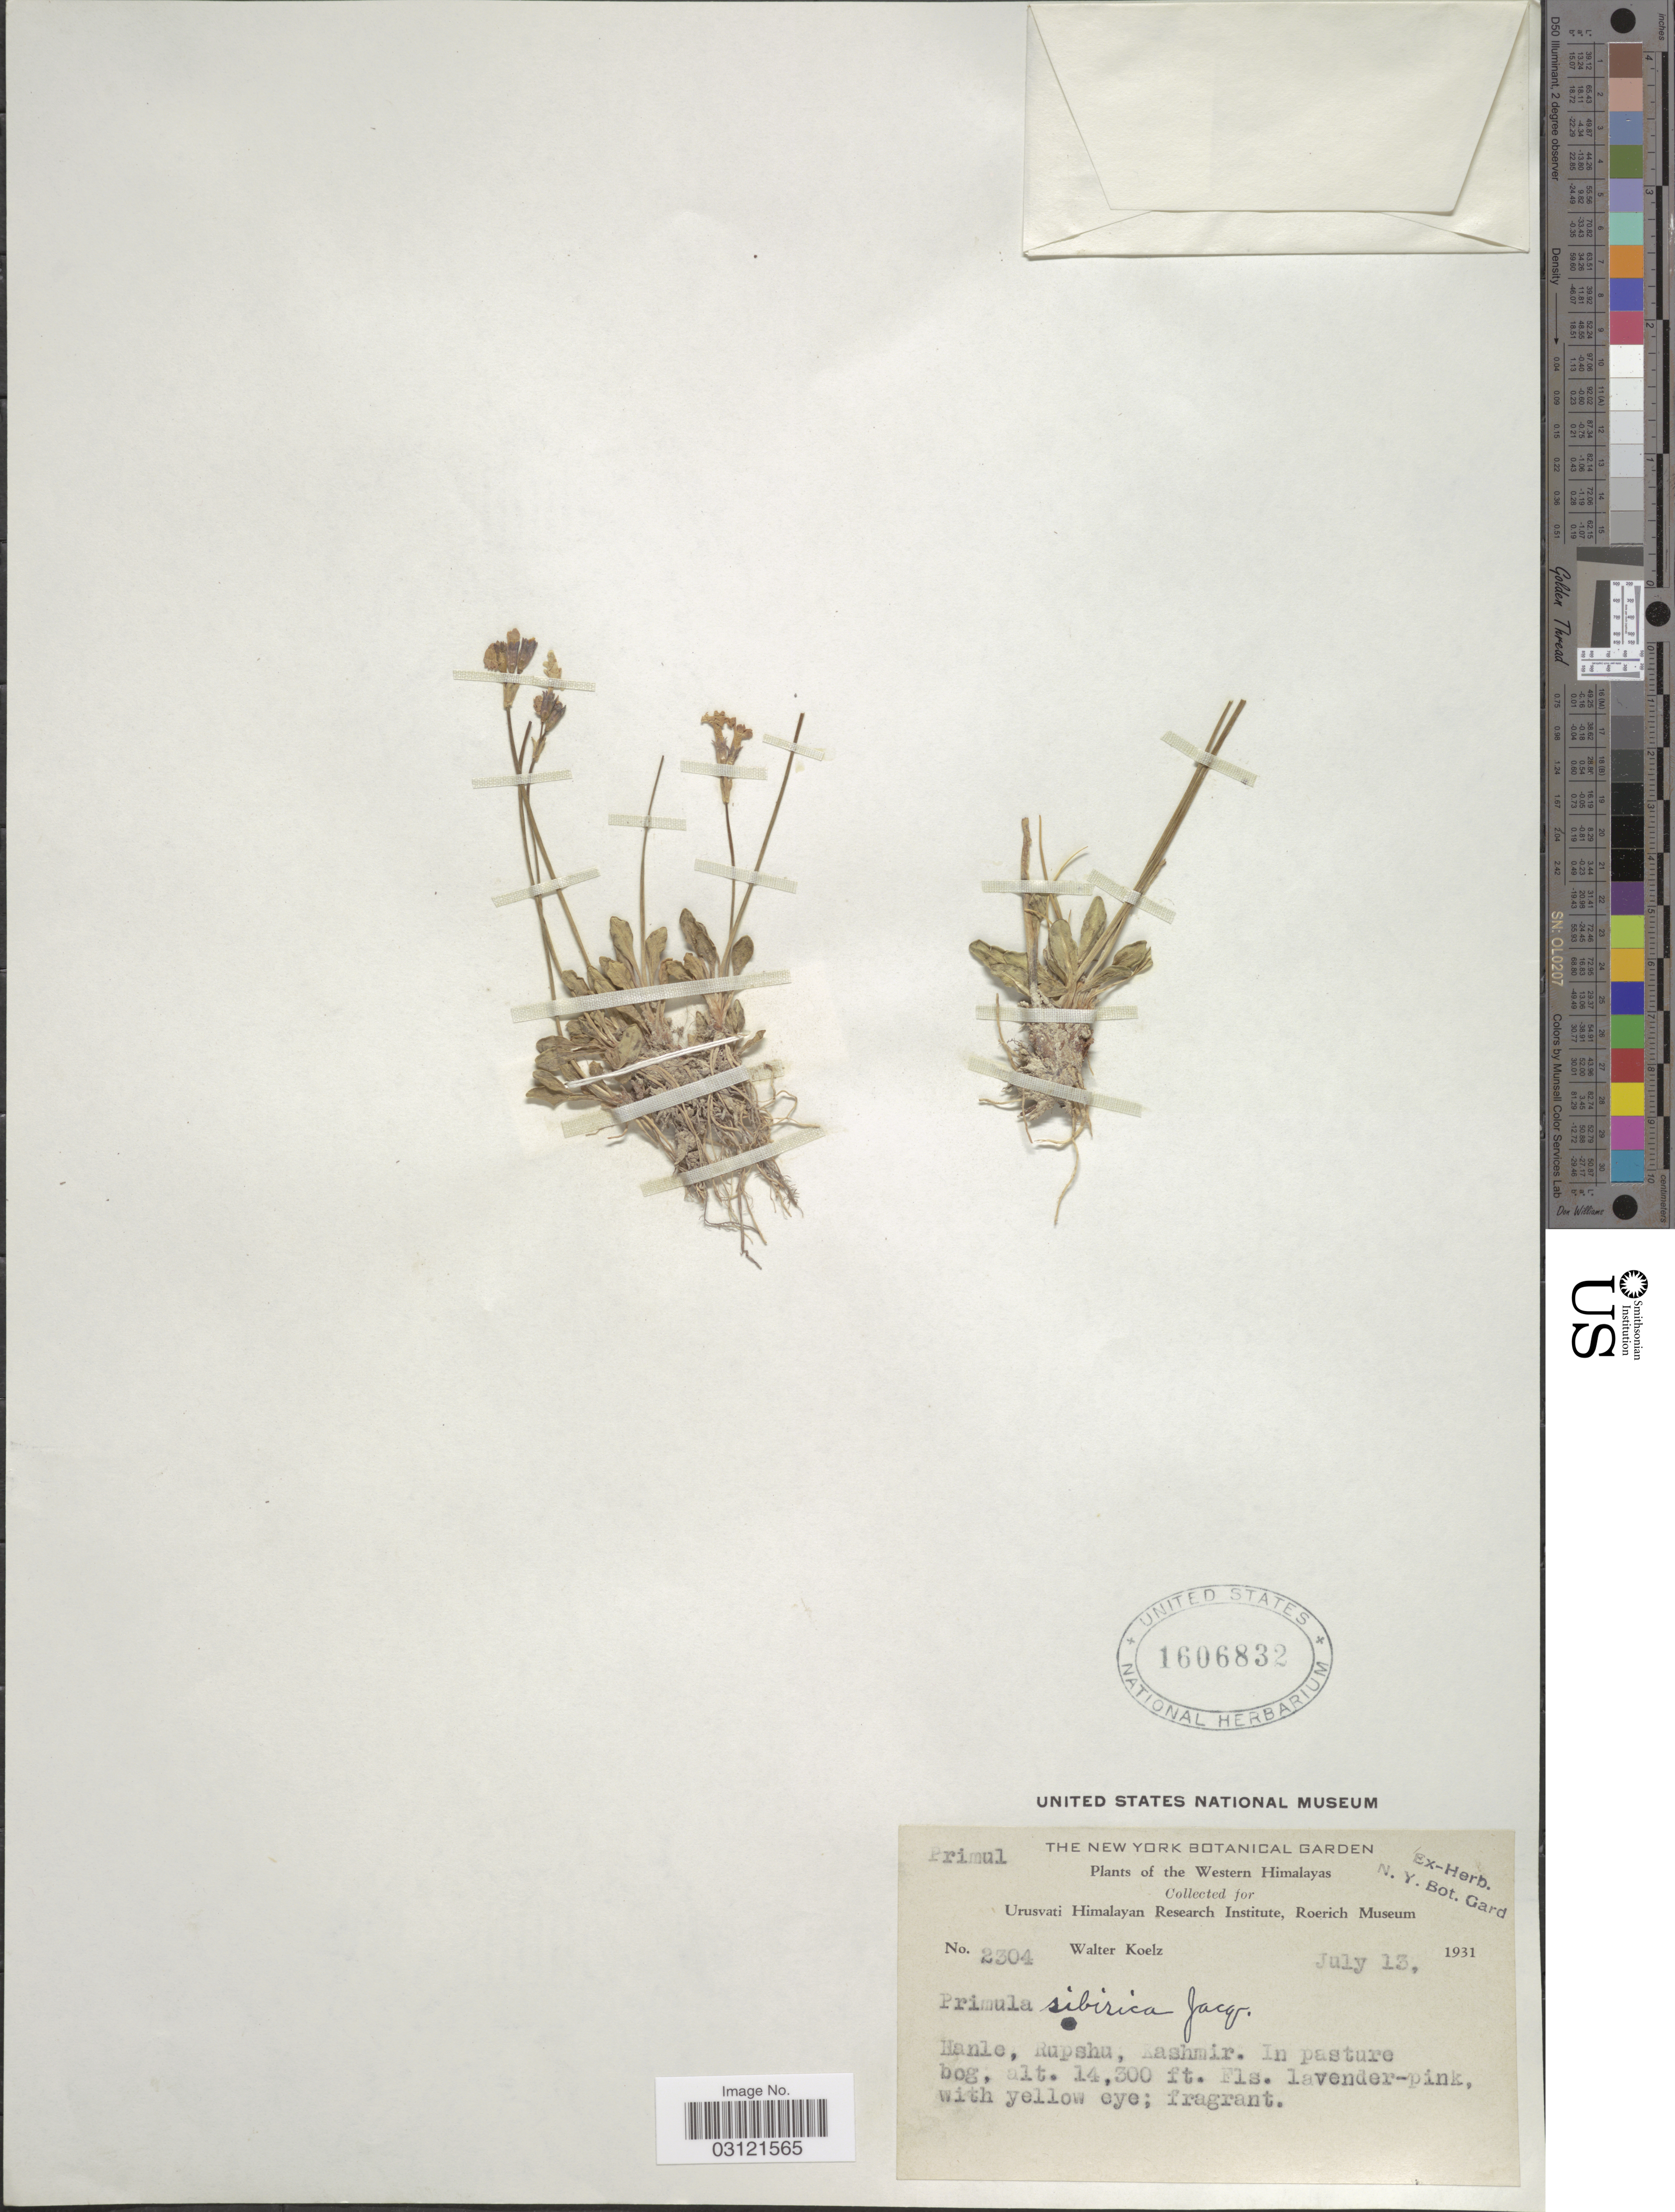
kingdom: Plantae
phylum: Tracheophyta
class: Magnoliopsida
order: Ericales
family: Primulaceae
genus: Primula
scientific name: Primula nutans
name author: Georgi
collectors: W. N. Koelz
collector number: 2304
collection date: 1931-07-13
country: India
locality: Western Himalayas, Hanle, Rupshu, Kashmir.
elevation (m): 4359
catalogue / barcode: US 1606832